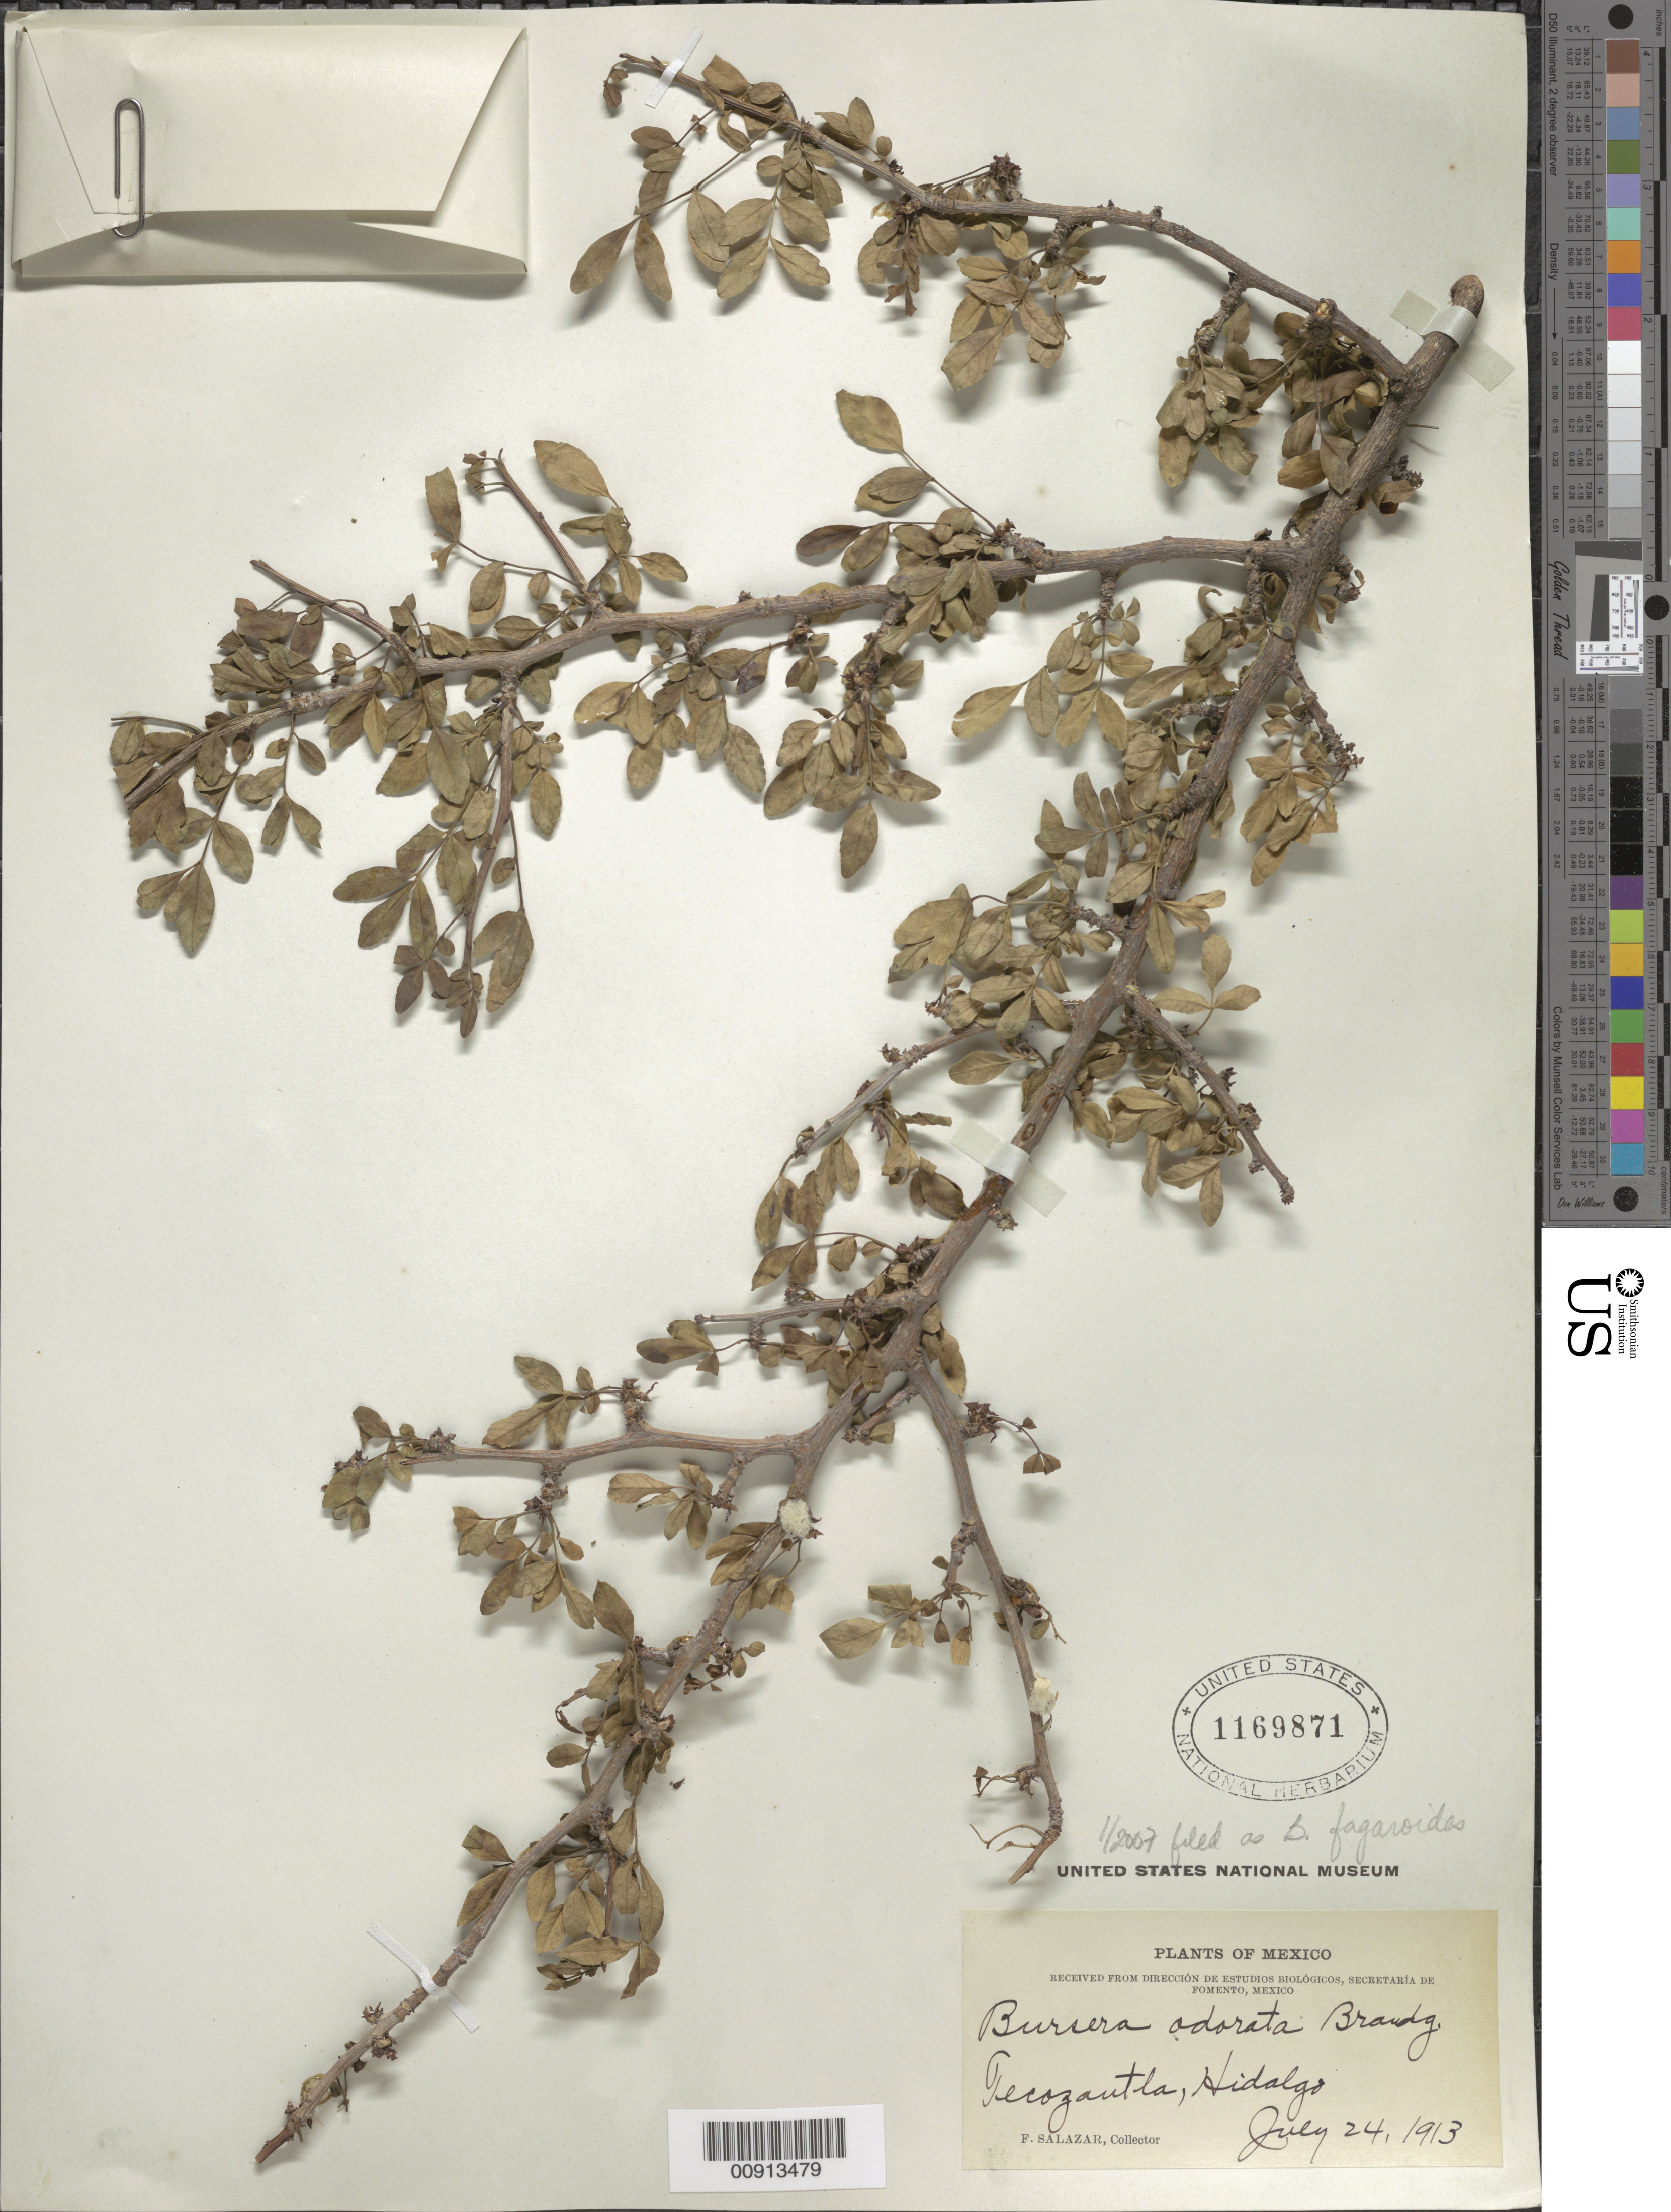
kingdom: Plantae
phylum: Tracheophyta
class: Magnoliopsida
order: Sapindales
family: Burseraceae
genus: Bursera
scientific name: Bursera inaguensis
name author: Britton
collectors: F. Salazar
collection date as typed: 24 Jul 1913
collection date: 1913-07-24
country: Mexico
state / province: Hidalgo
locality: Tecozautla, Hidalgo.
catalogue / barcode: US 1169871